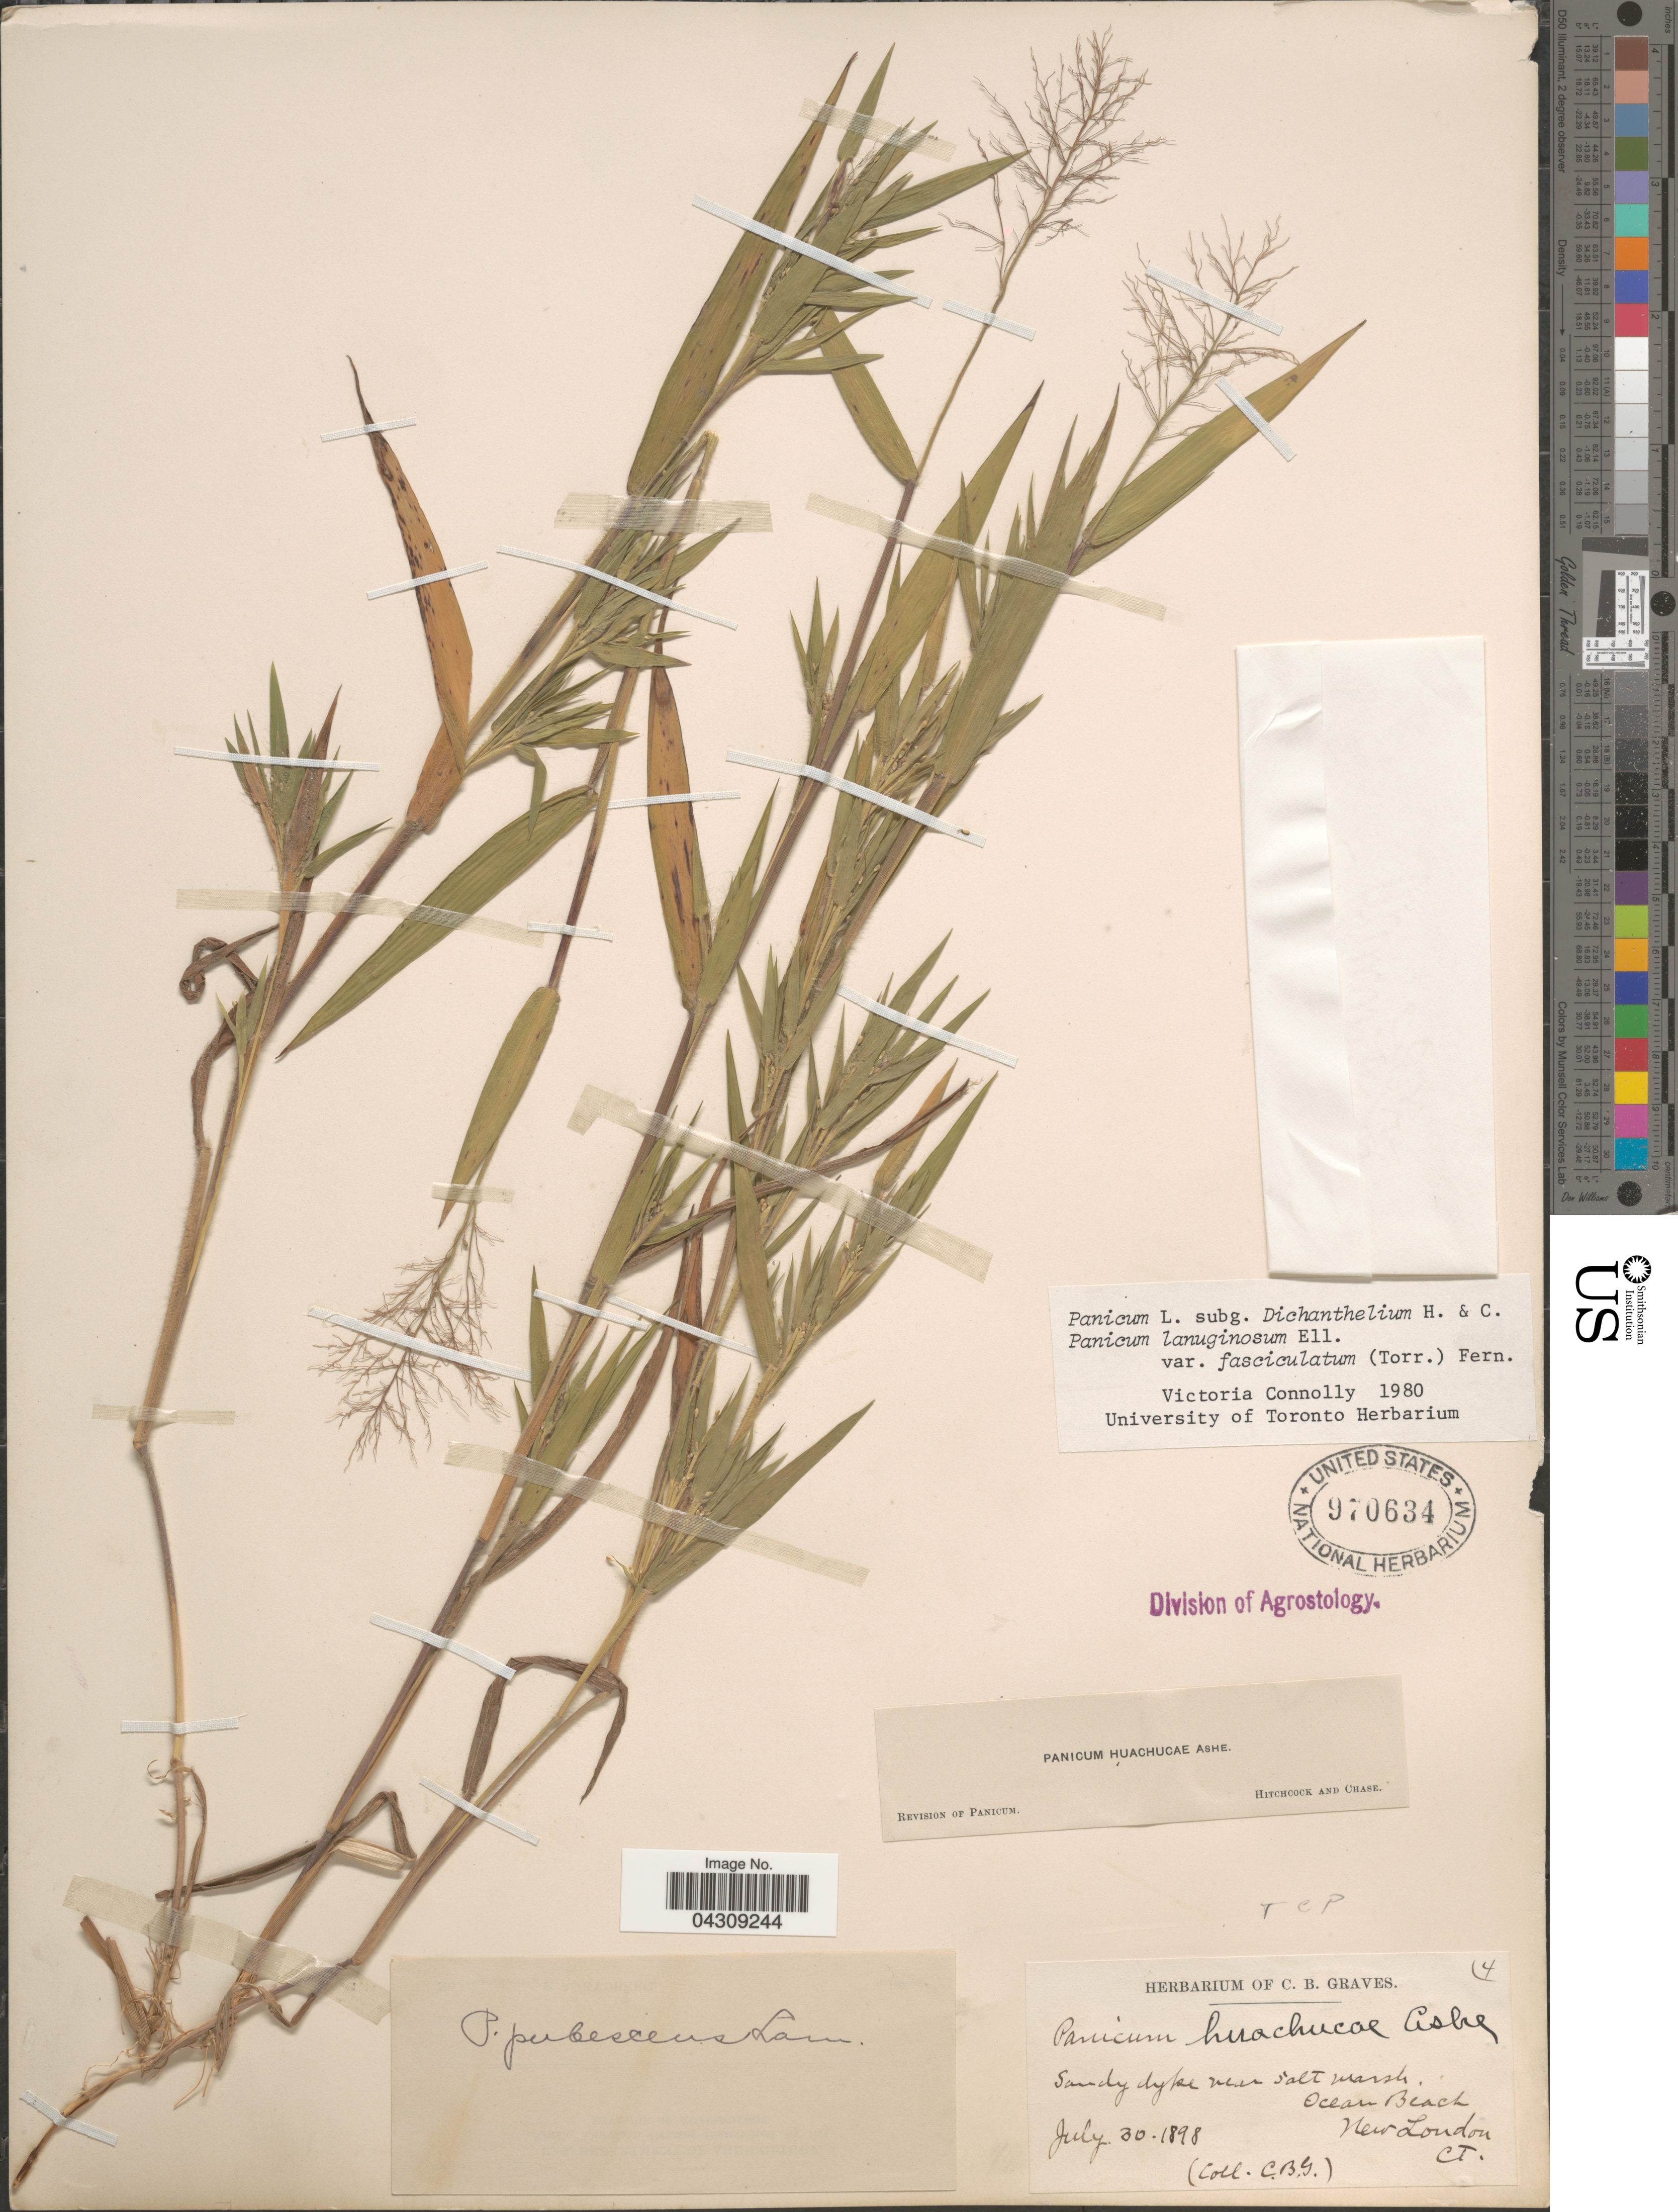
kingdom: Plantae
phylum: Tracheophyta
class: Liliopsida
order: Poales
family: Poaceae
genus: Dichanthelium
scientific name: Dichanthelium acuminatum var. acuminatum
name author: (Sw.) Gould & C.A. Clark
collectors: C. Graves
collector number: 4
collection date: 1898-07-30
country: United States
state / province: Connecticut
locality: Sandy dyke near salt marsh, Ocean Beach, New London.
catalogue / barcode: US 970634